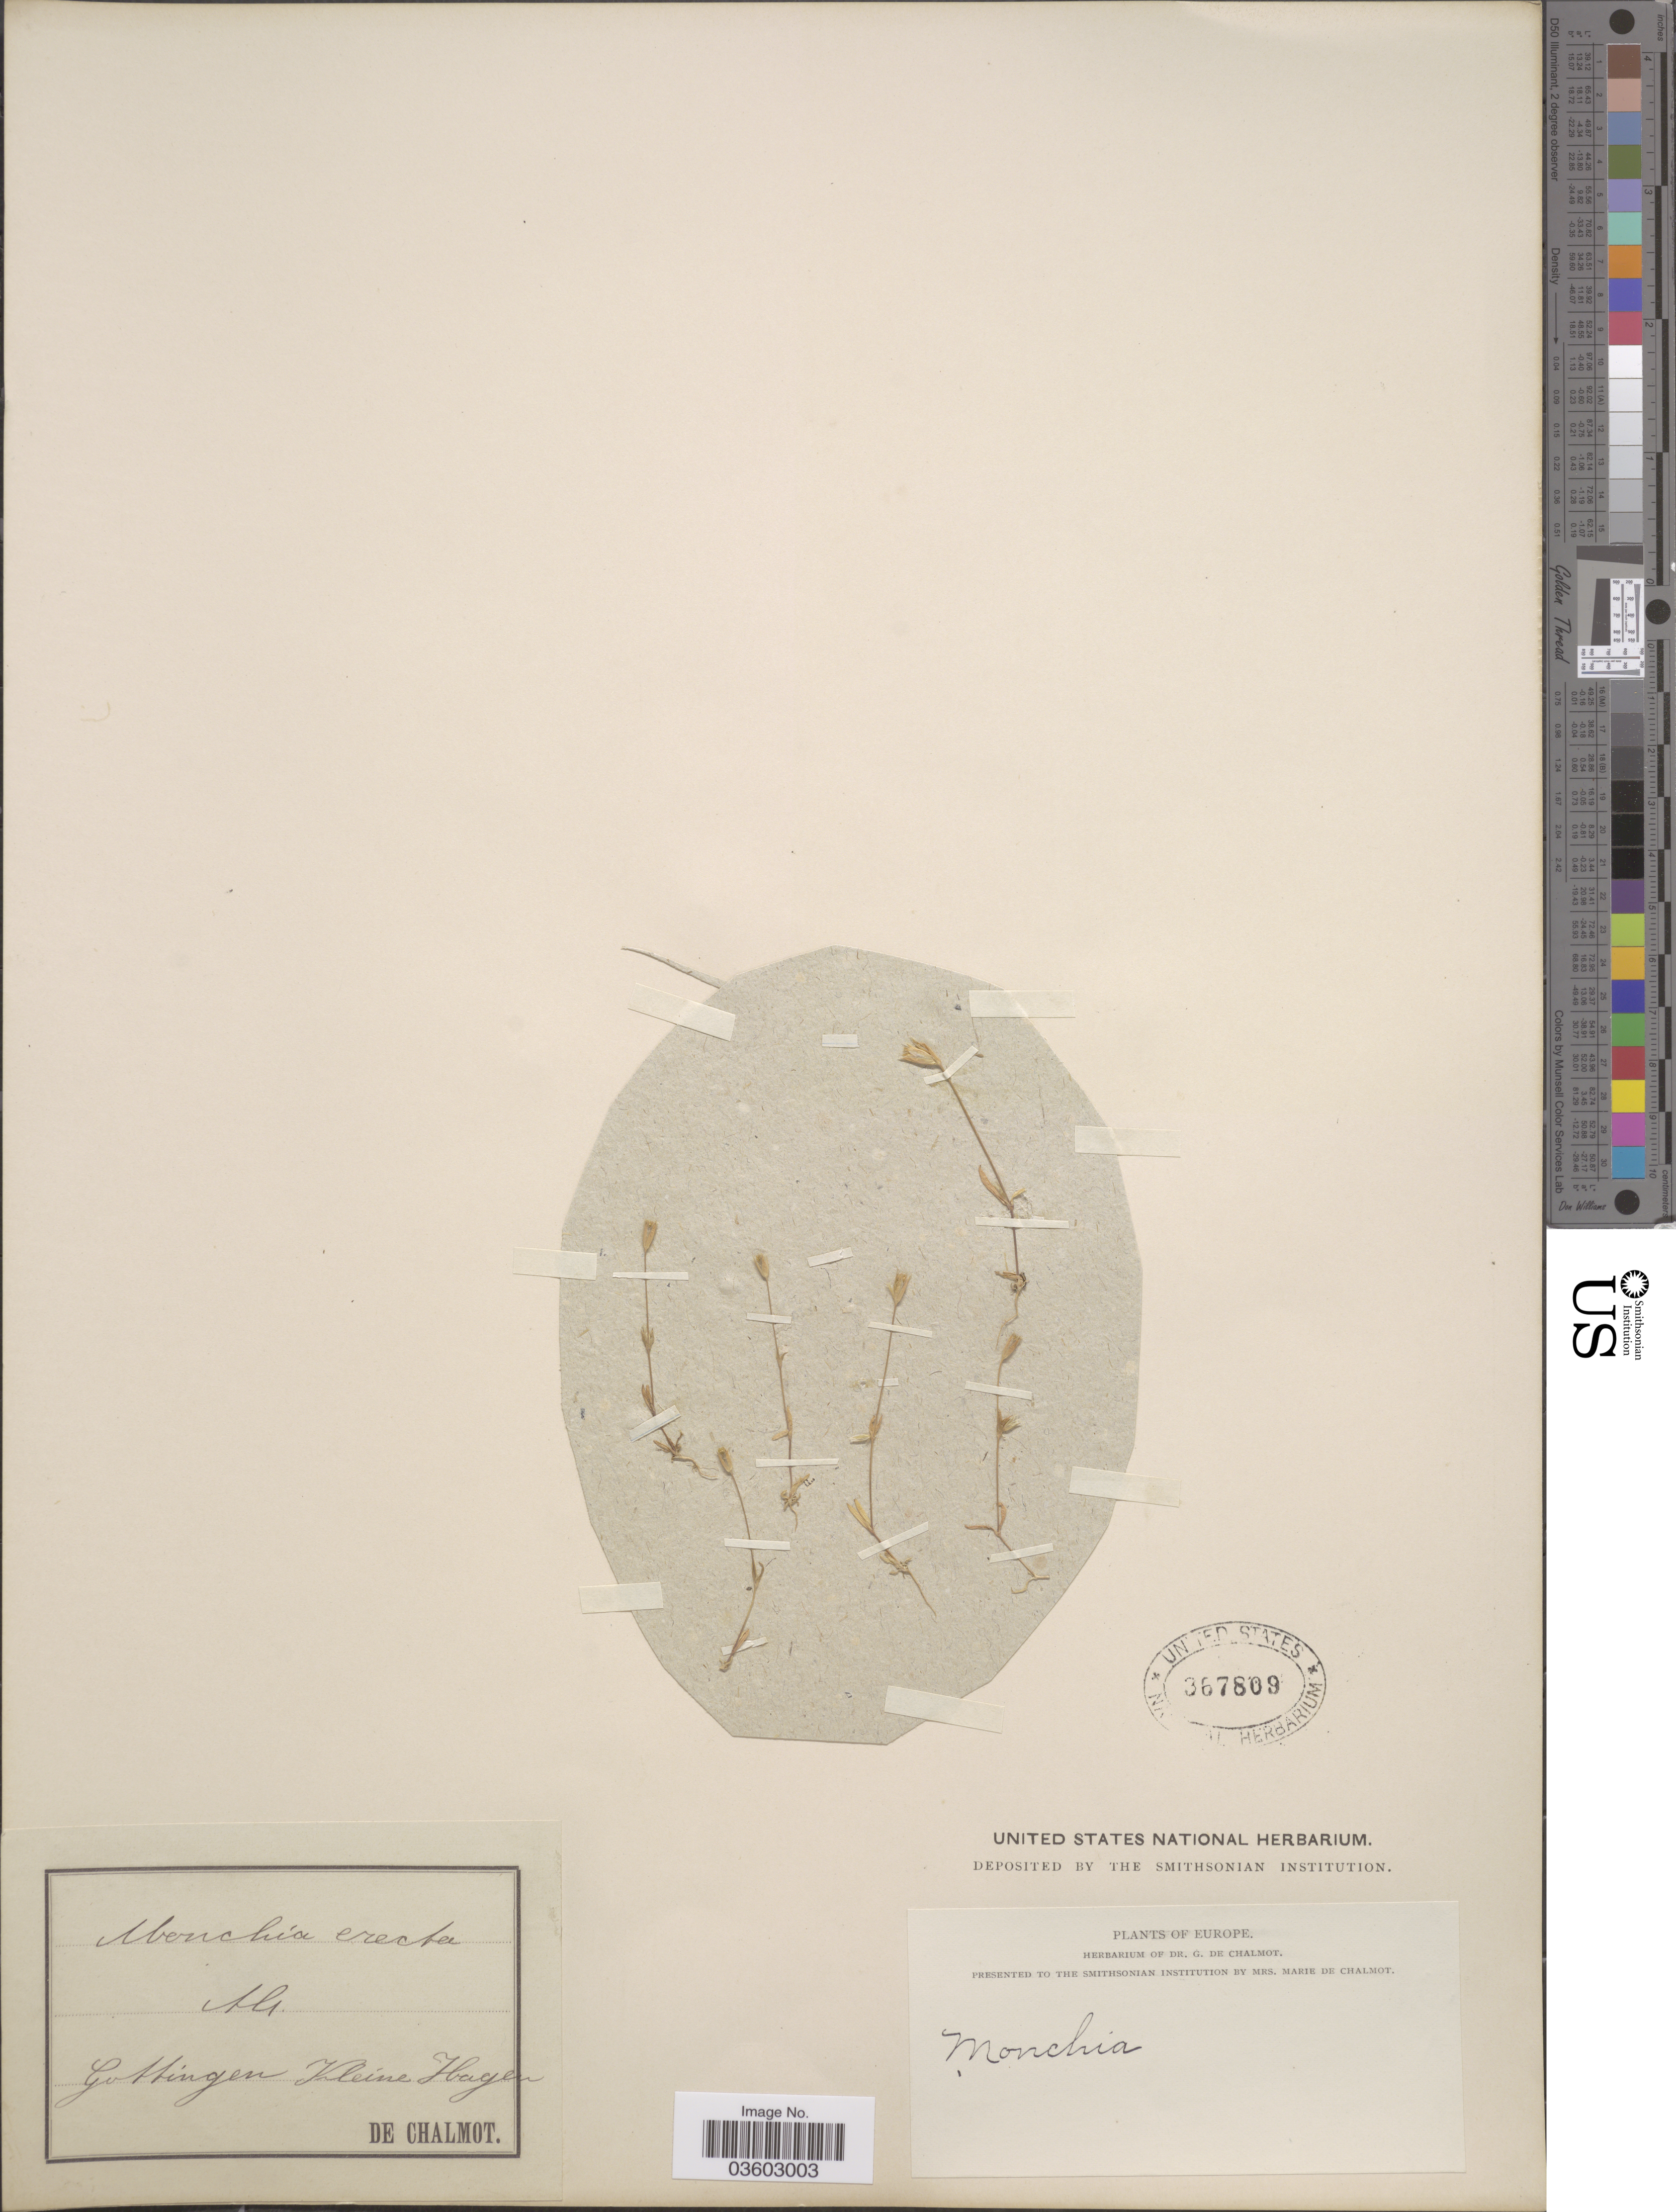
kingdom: Plantae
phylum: Tracheophyta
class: Magnoliopsida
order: Caryophyllales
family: Caryophyllaceae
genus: Cerastium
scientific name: Cerastium erectum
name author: (L.) Coss. & Germ.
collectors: G. de Chalmot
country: Germany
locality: Gottingen Kleine Hagen. Europe.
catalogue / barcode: US 367809